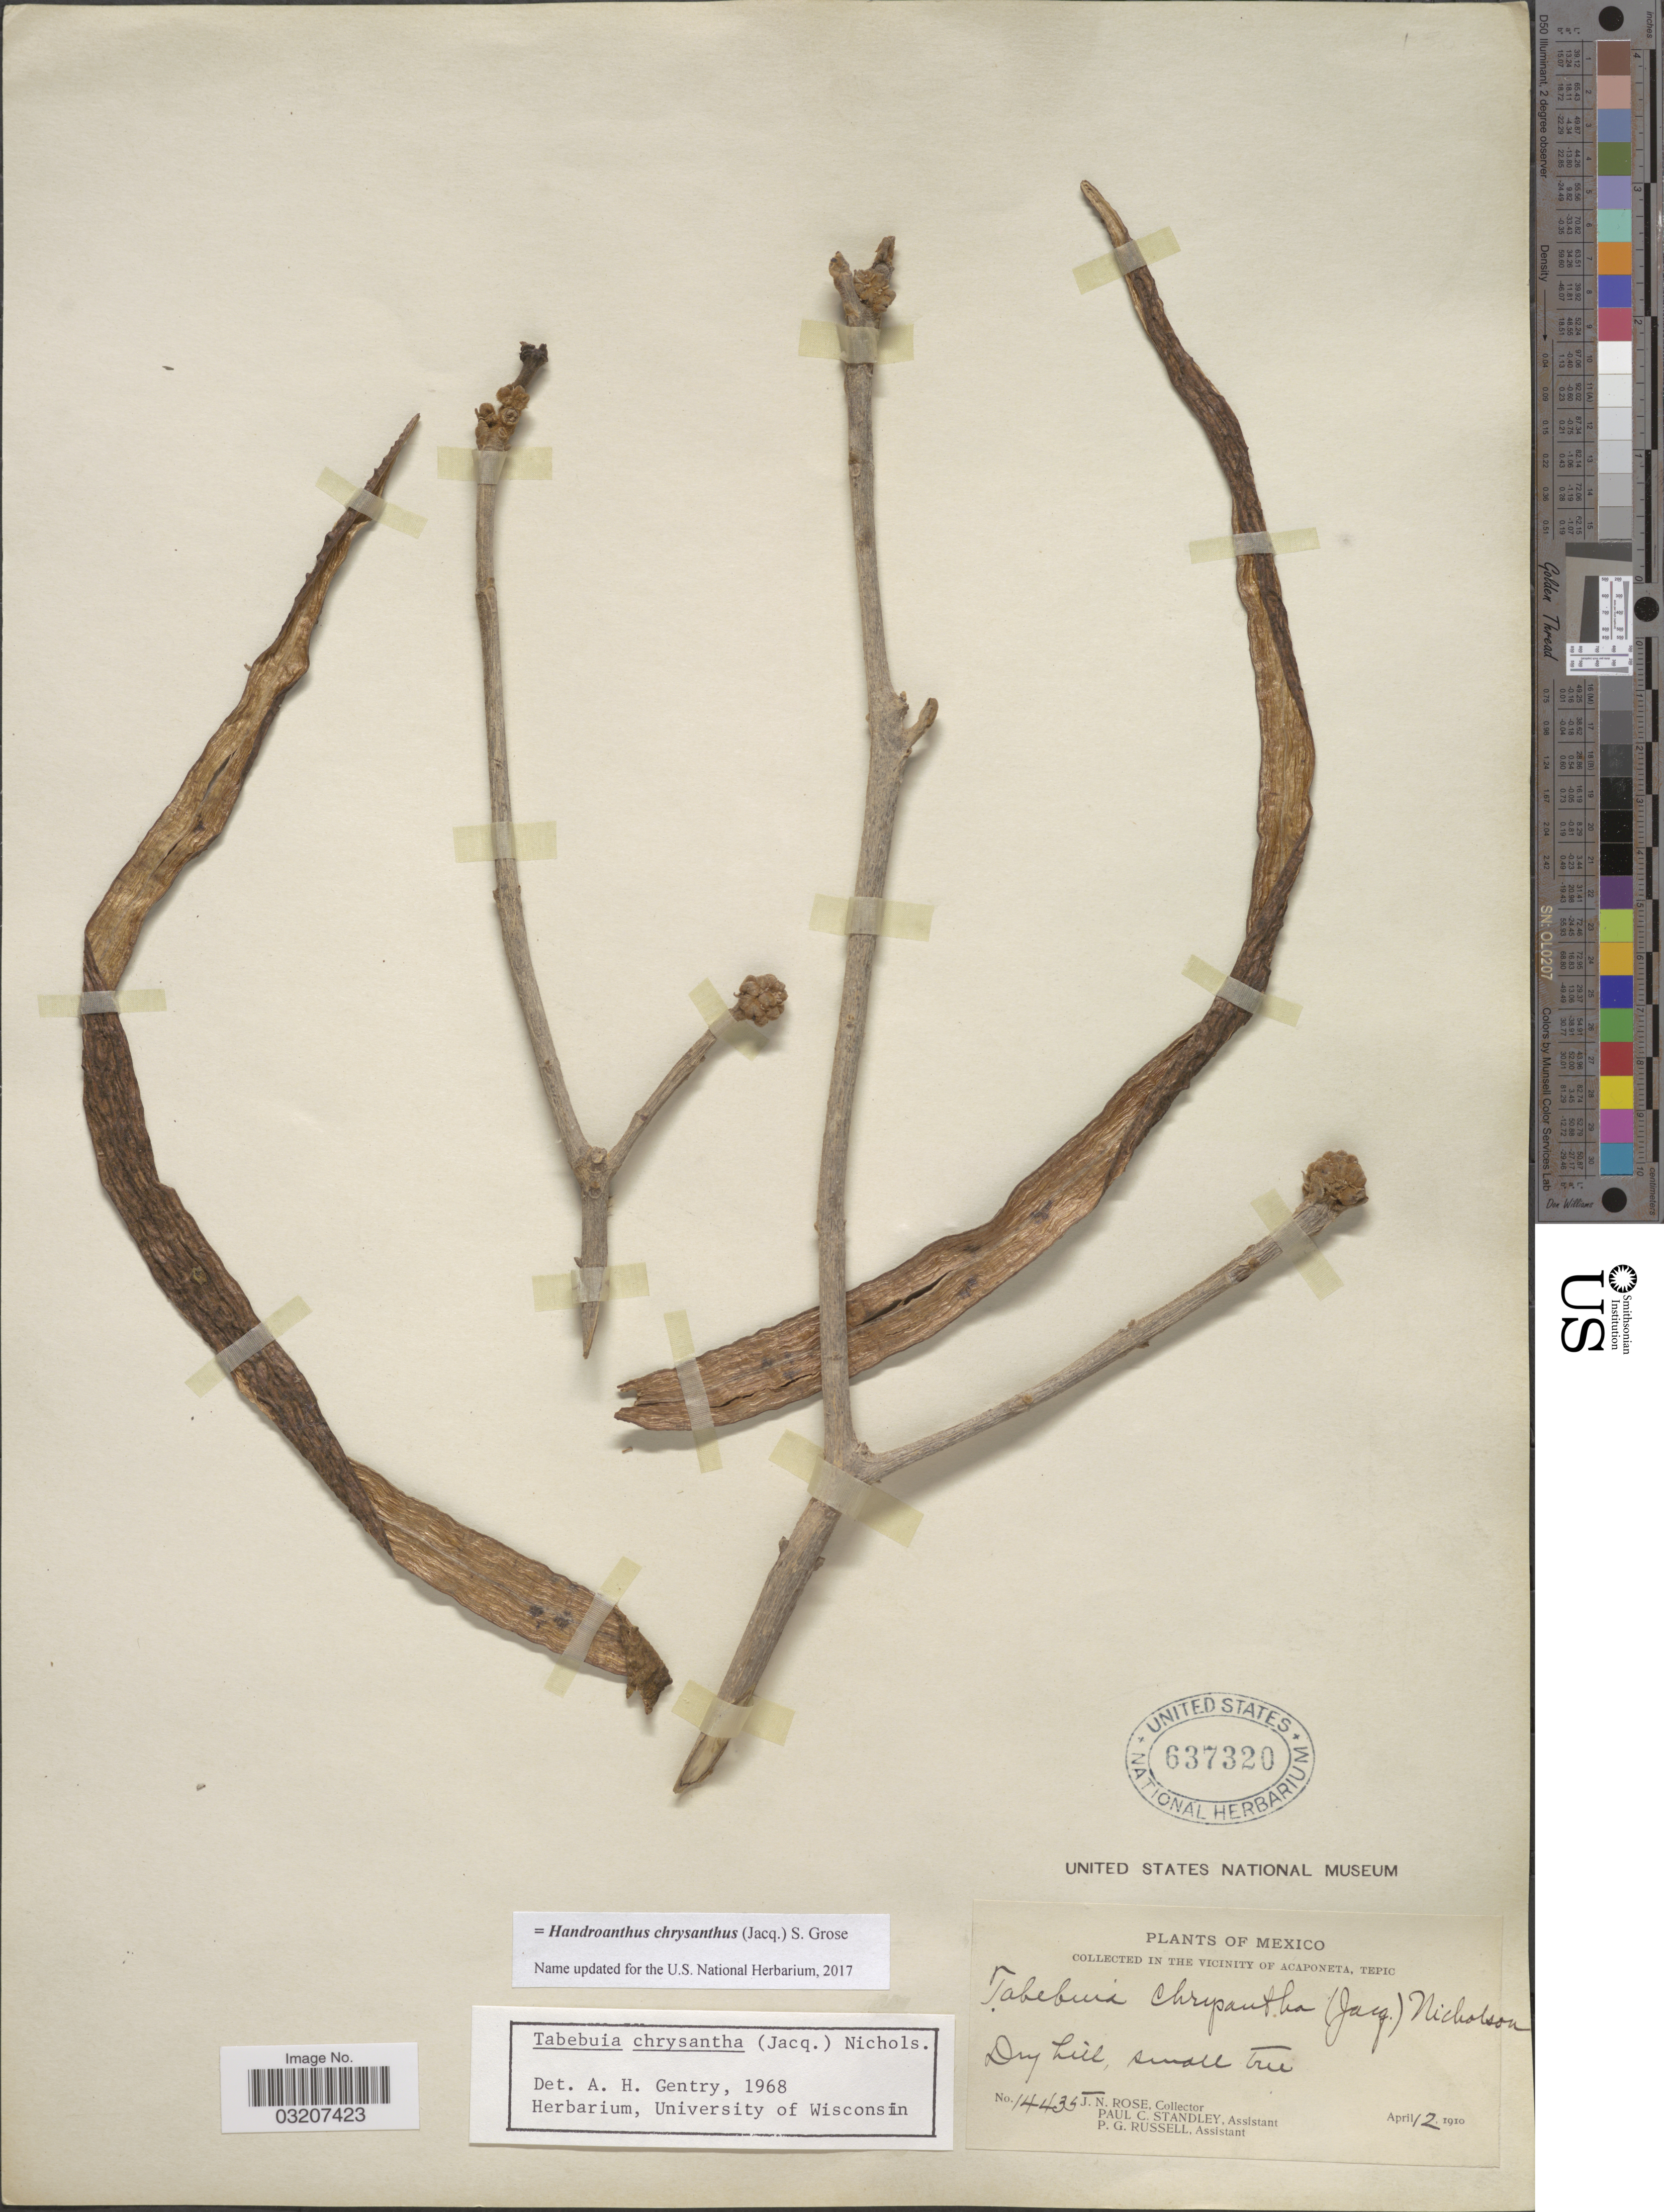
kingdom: Plantae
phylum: Tracheophyta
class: Magnoliopsida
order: Lamiales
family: Bignoniaceae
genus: Handroanthus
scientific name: Handroanthus chrysanthus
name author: (Jacq.) S.O. Grose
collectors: J. N. Rose, P. C. Standley & P. G. Russell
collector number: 14435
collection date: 1910-04-12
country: Mexico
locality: In the vicinity of Acaponeta, Tepic.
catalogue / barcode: US 637320